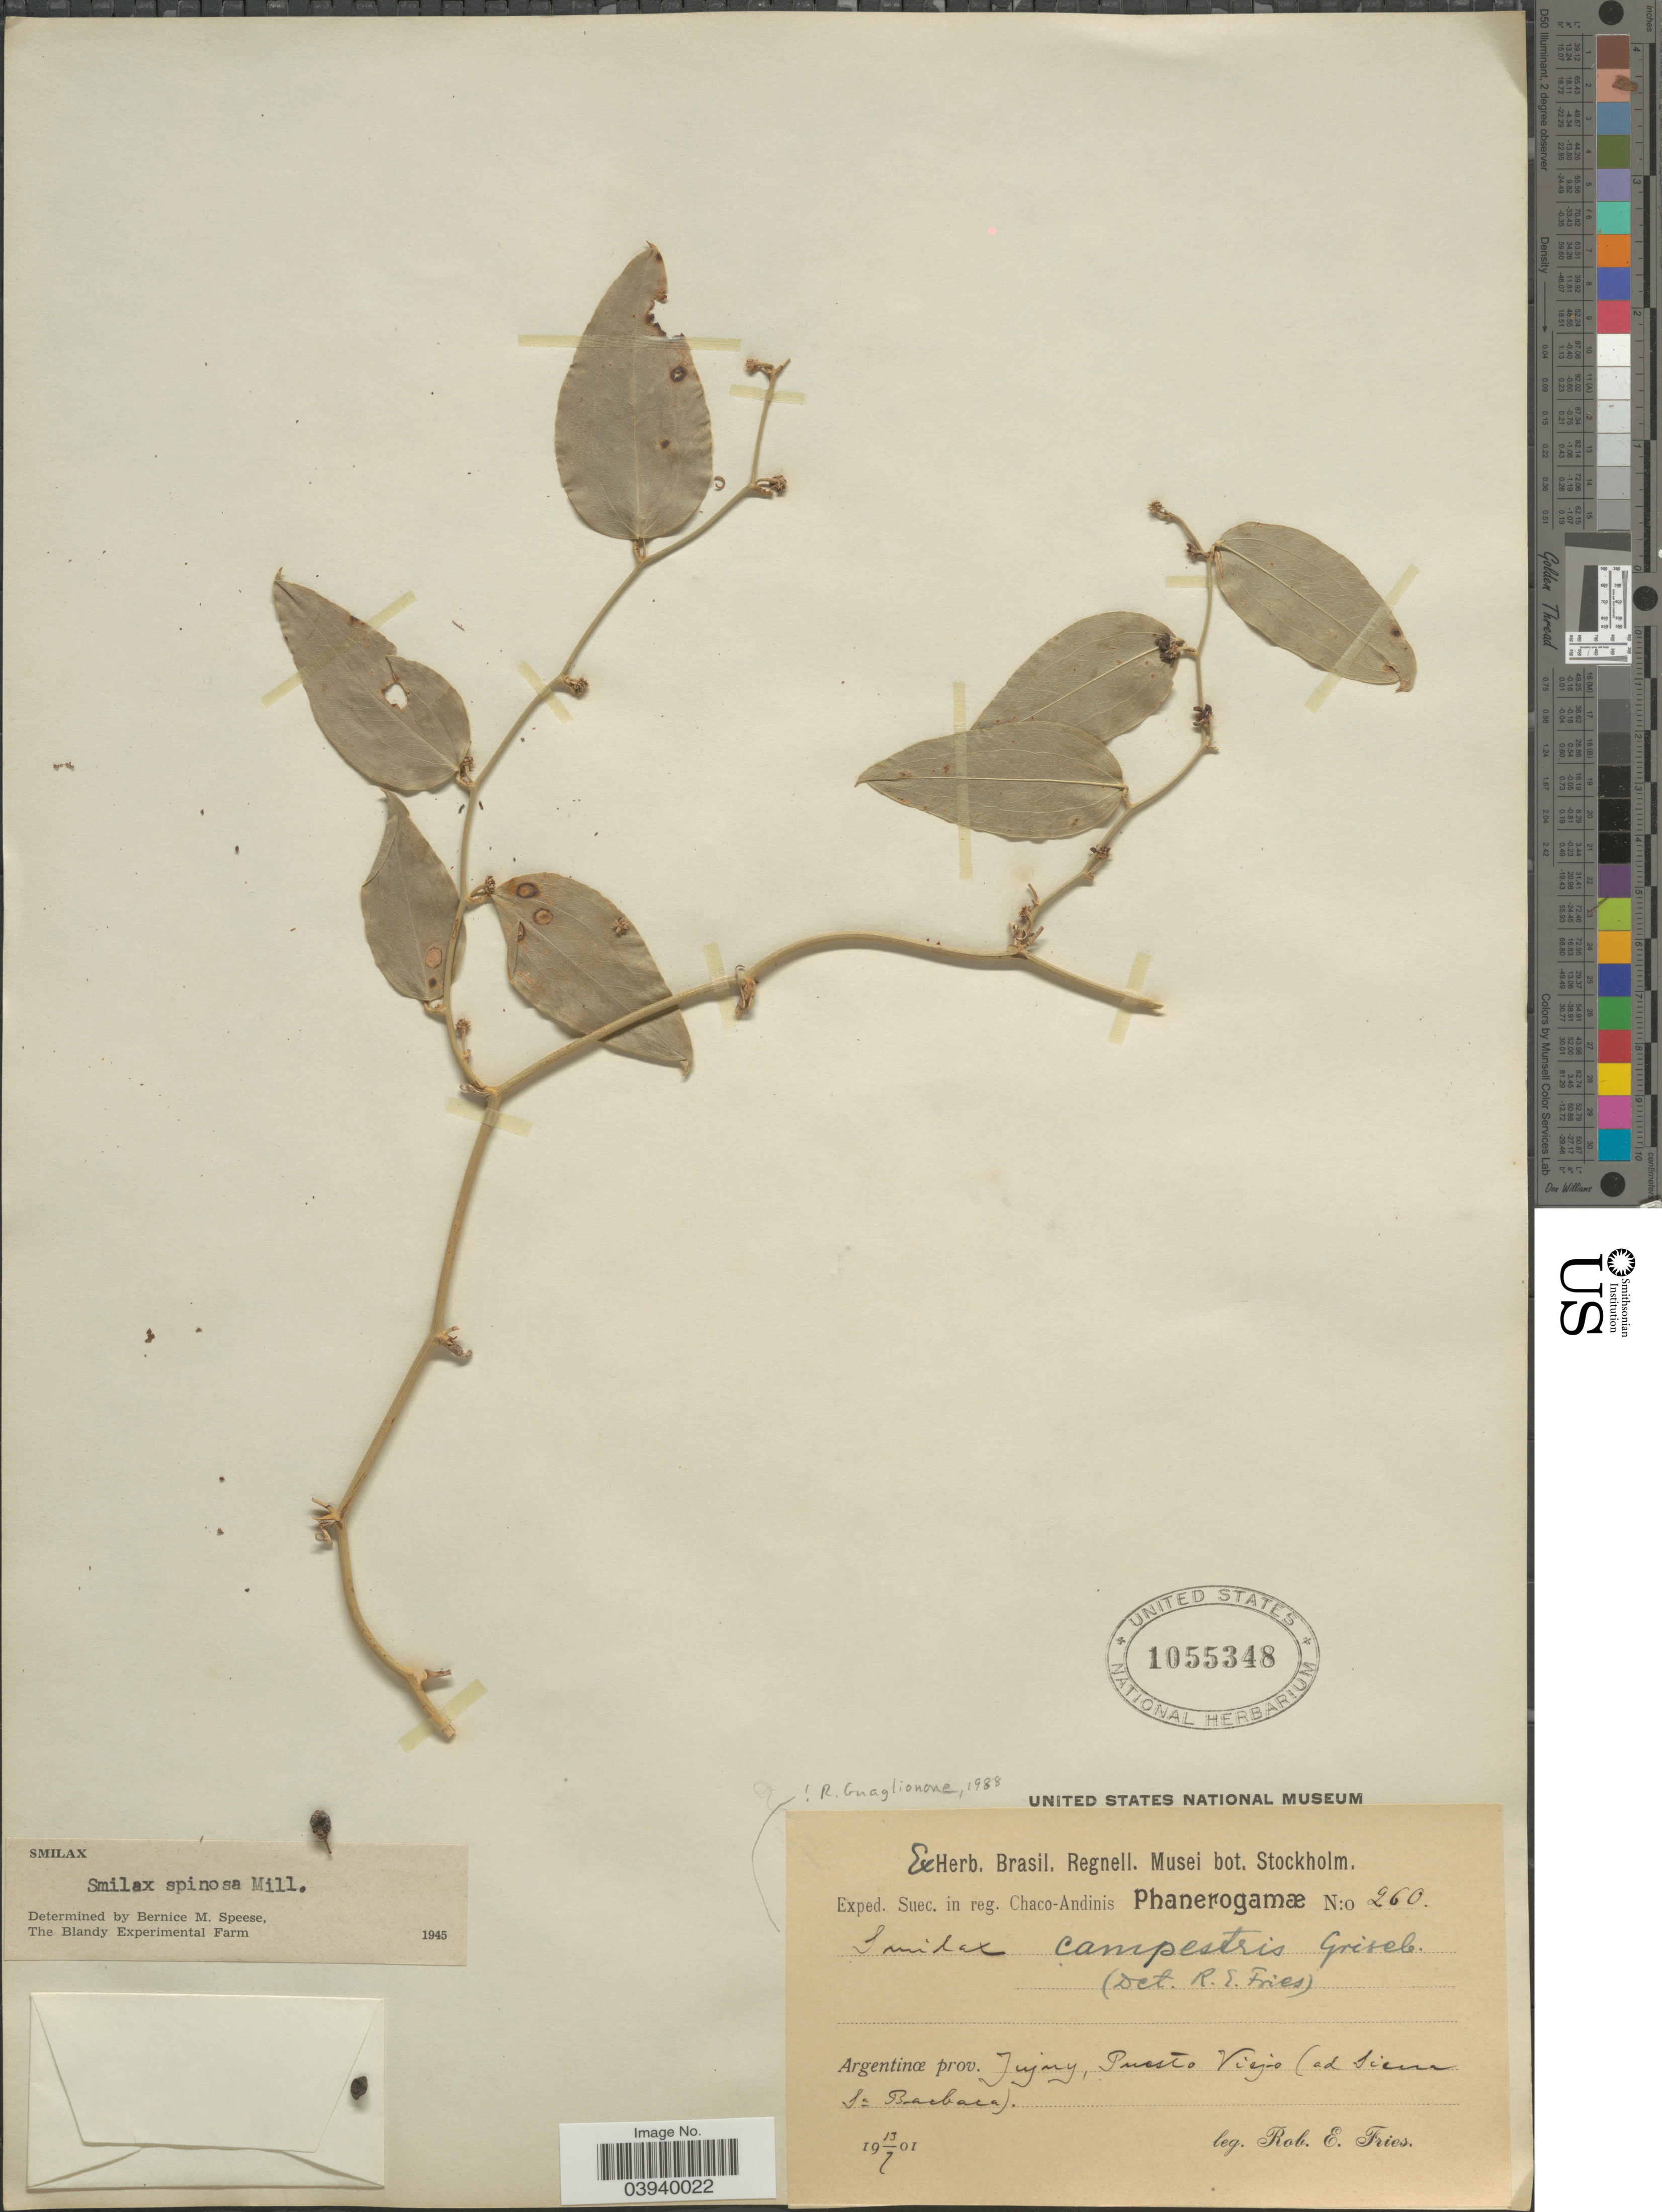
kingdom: Plantae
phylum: Tracheophyta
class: Liliopsida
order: Liliales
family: Smilacaceae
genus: Smilax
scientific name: Smilax campestris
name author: Griseb.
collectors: R. E. Fries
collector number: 260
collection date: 1901-09-13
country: Argentina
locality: Jujuy, Puerto Viejo (ad Sierra da Barbara).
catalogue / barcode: US 1055348